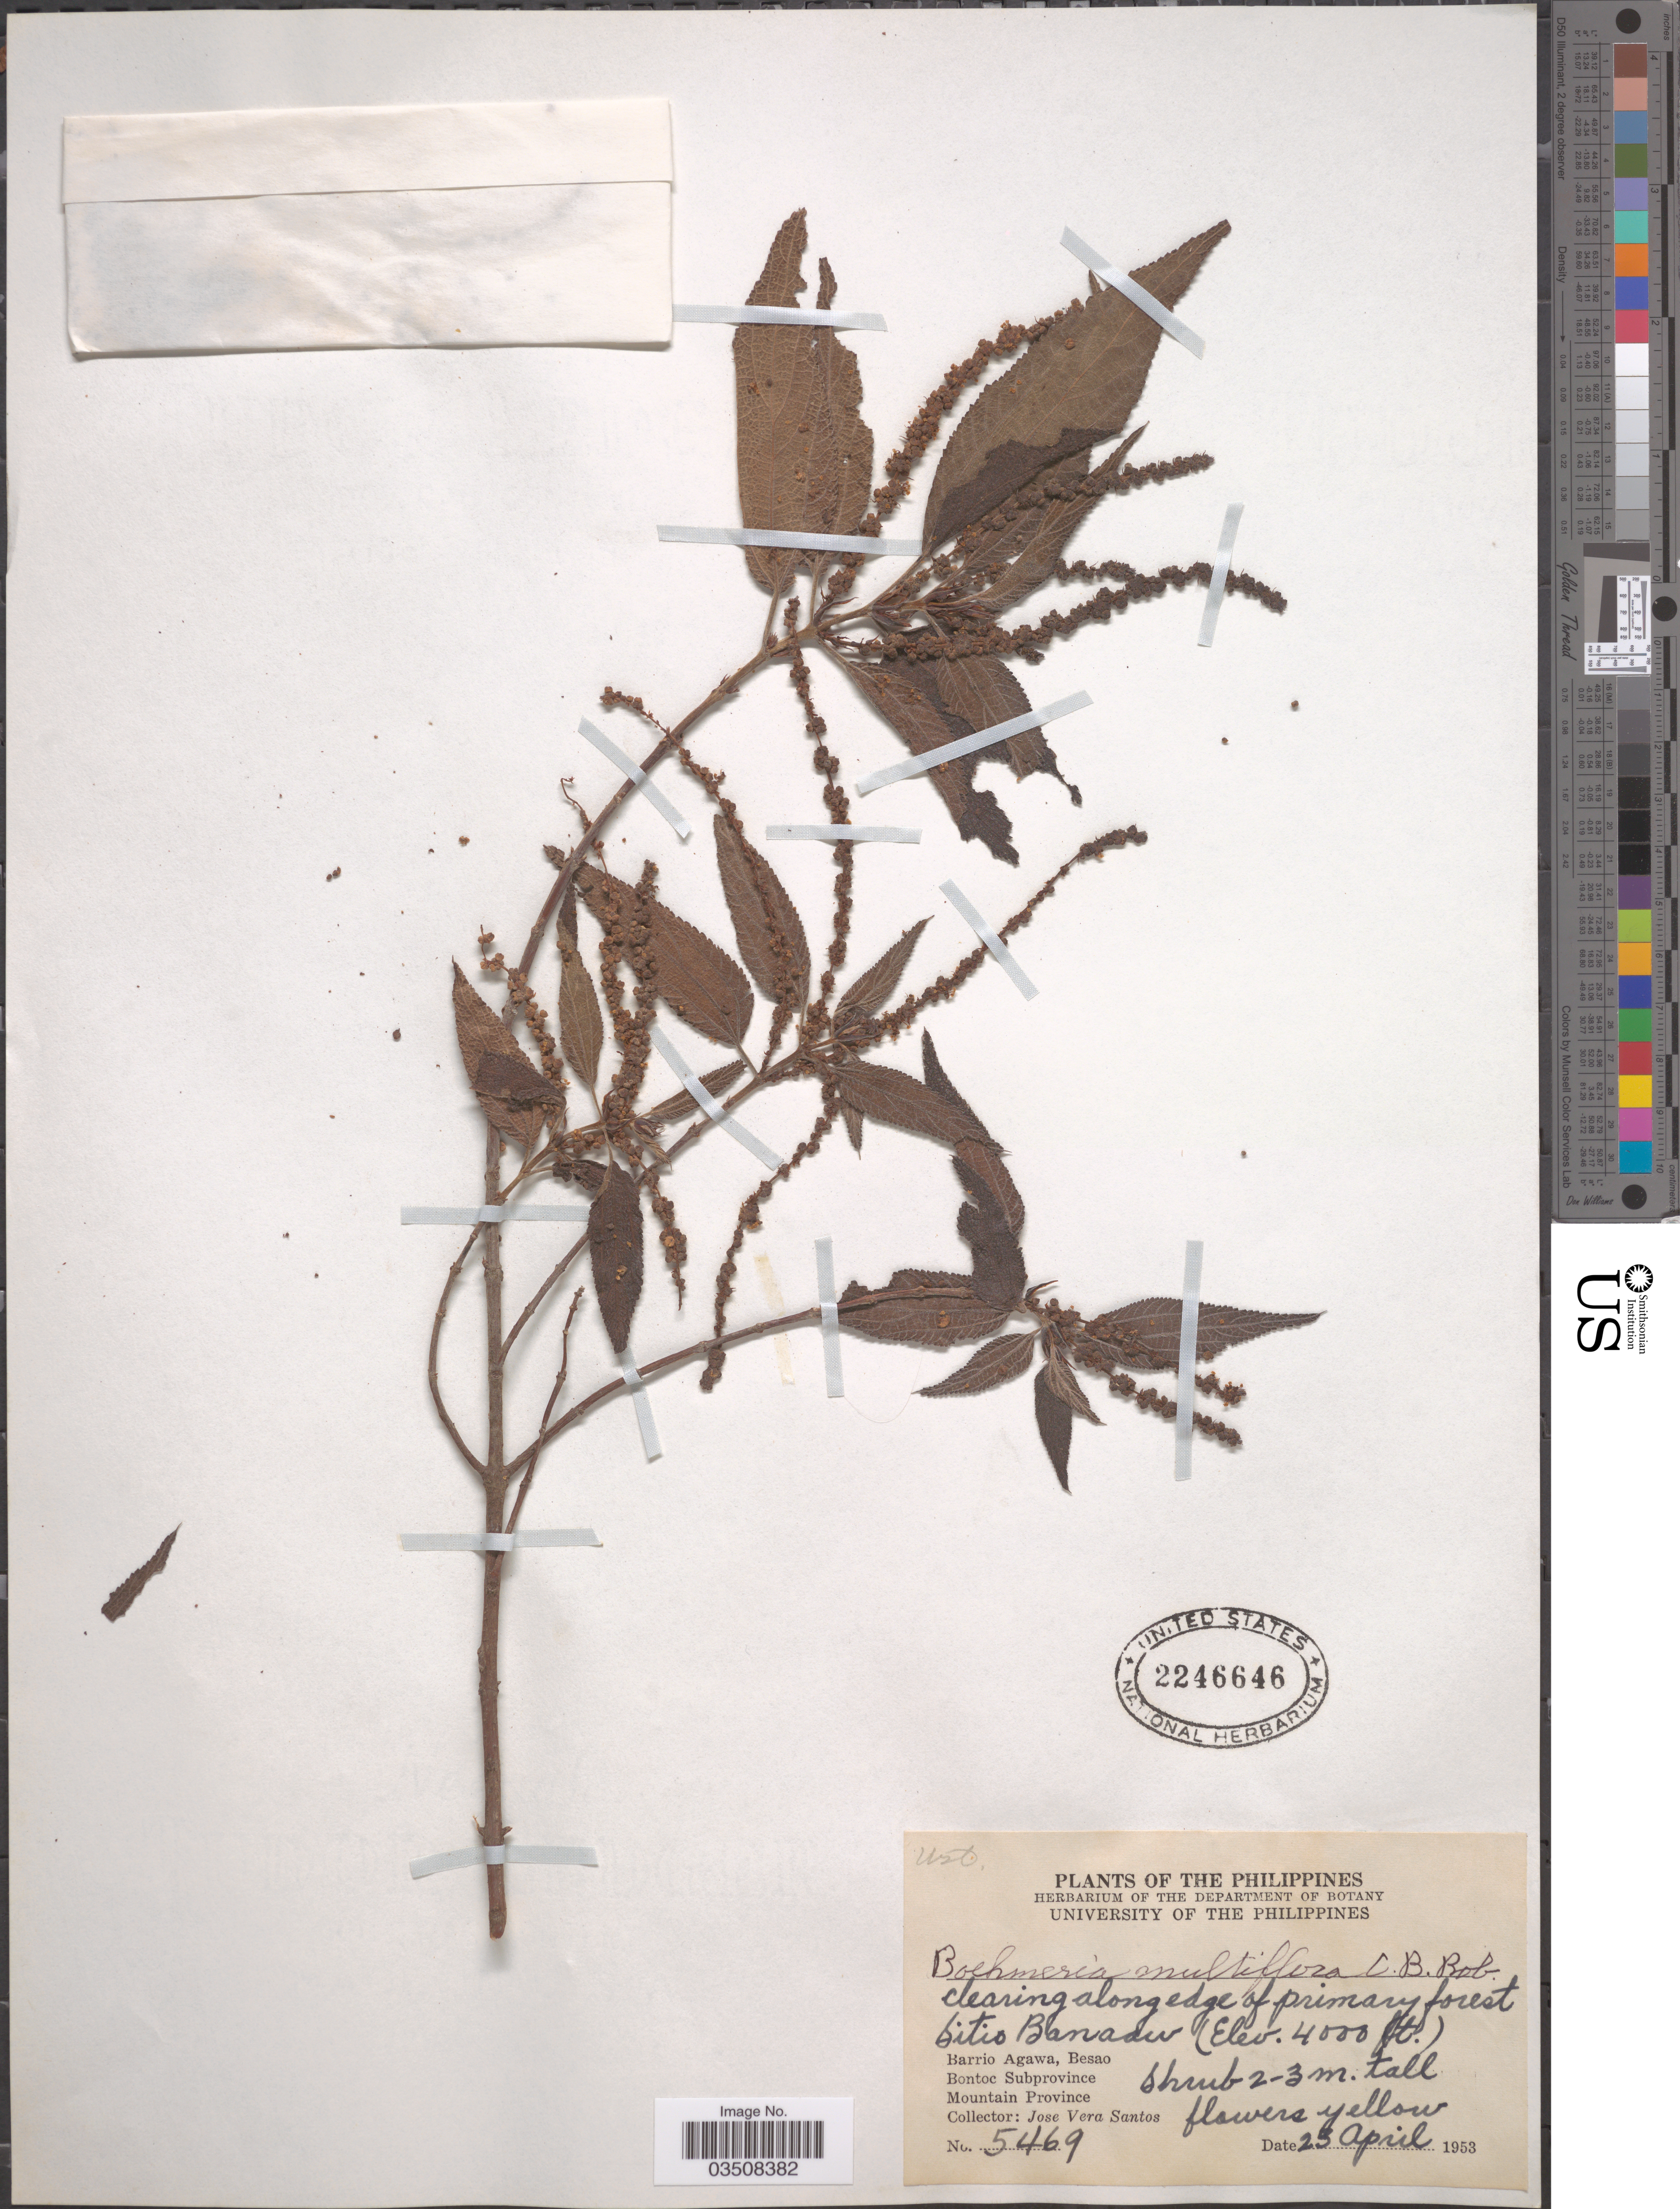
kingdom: Plantae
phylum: Tracheophyta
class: Magnoliopsida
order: Rosales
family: Urticaceae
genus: Boehmeria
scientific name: Boehmeria multiflora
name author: C.B. Rob.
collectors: J. V. Santos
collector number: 5469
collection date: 1953-04-25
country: Philippines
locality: Clearing along edge of primary forest sitio Banaaw. Barrio Agawa, Besao. Bontoc Subprovince, Mountain Province.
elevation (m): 1219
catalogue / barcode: US 2246646